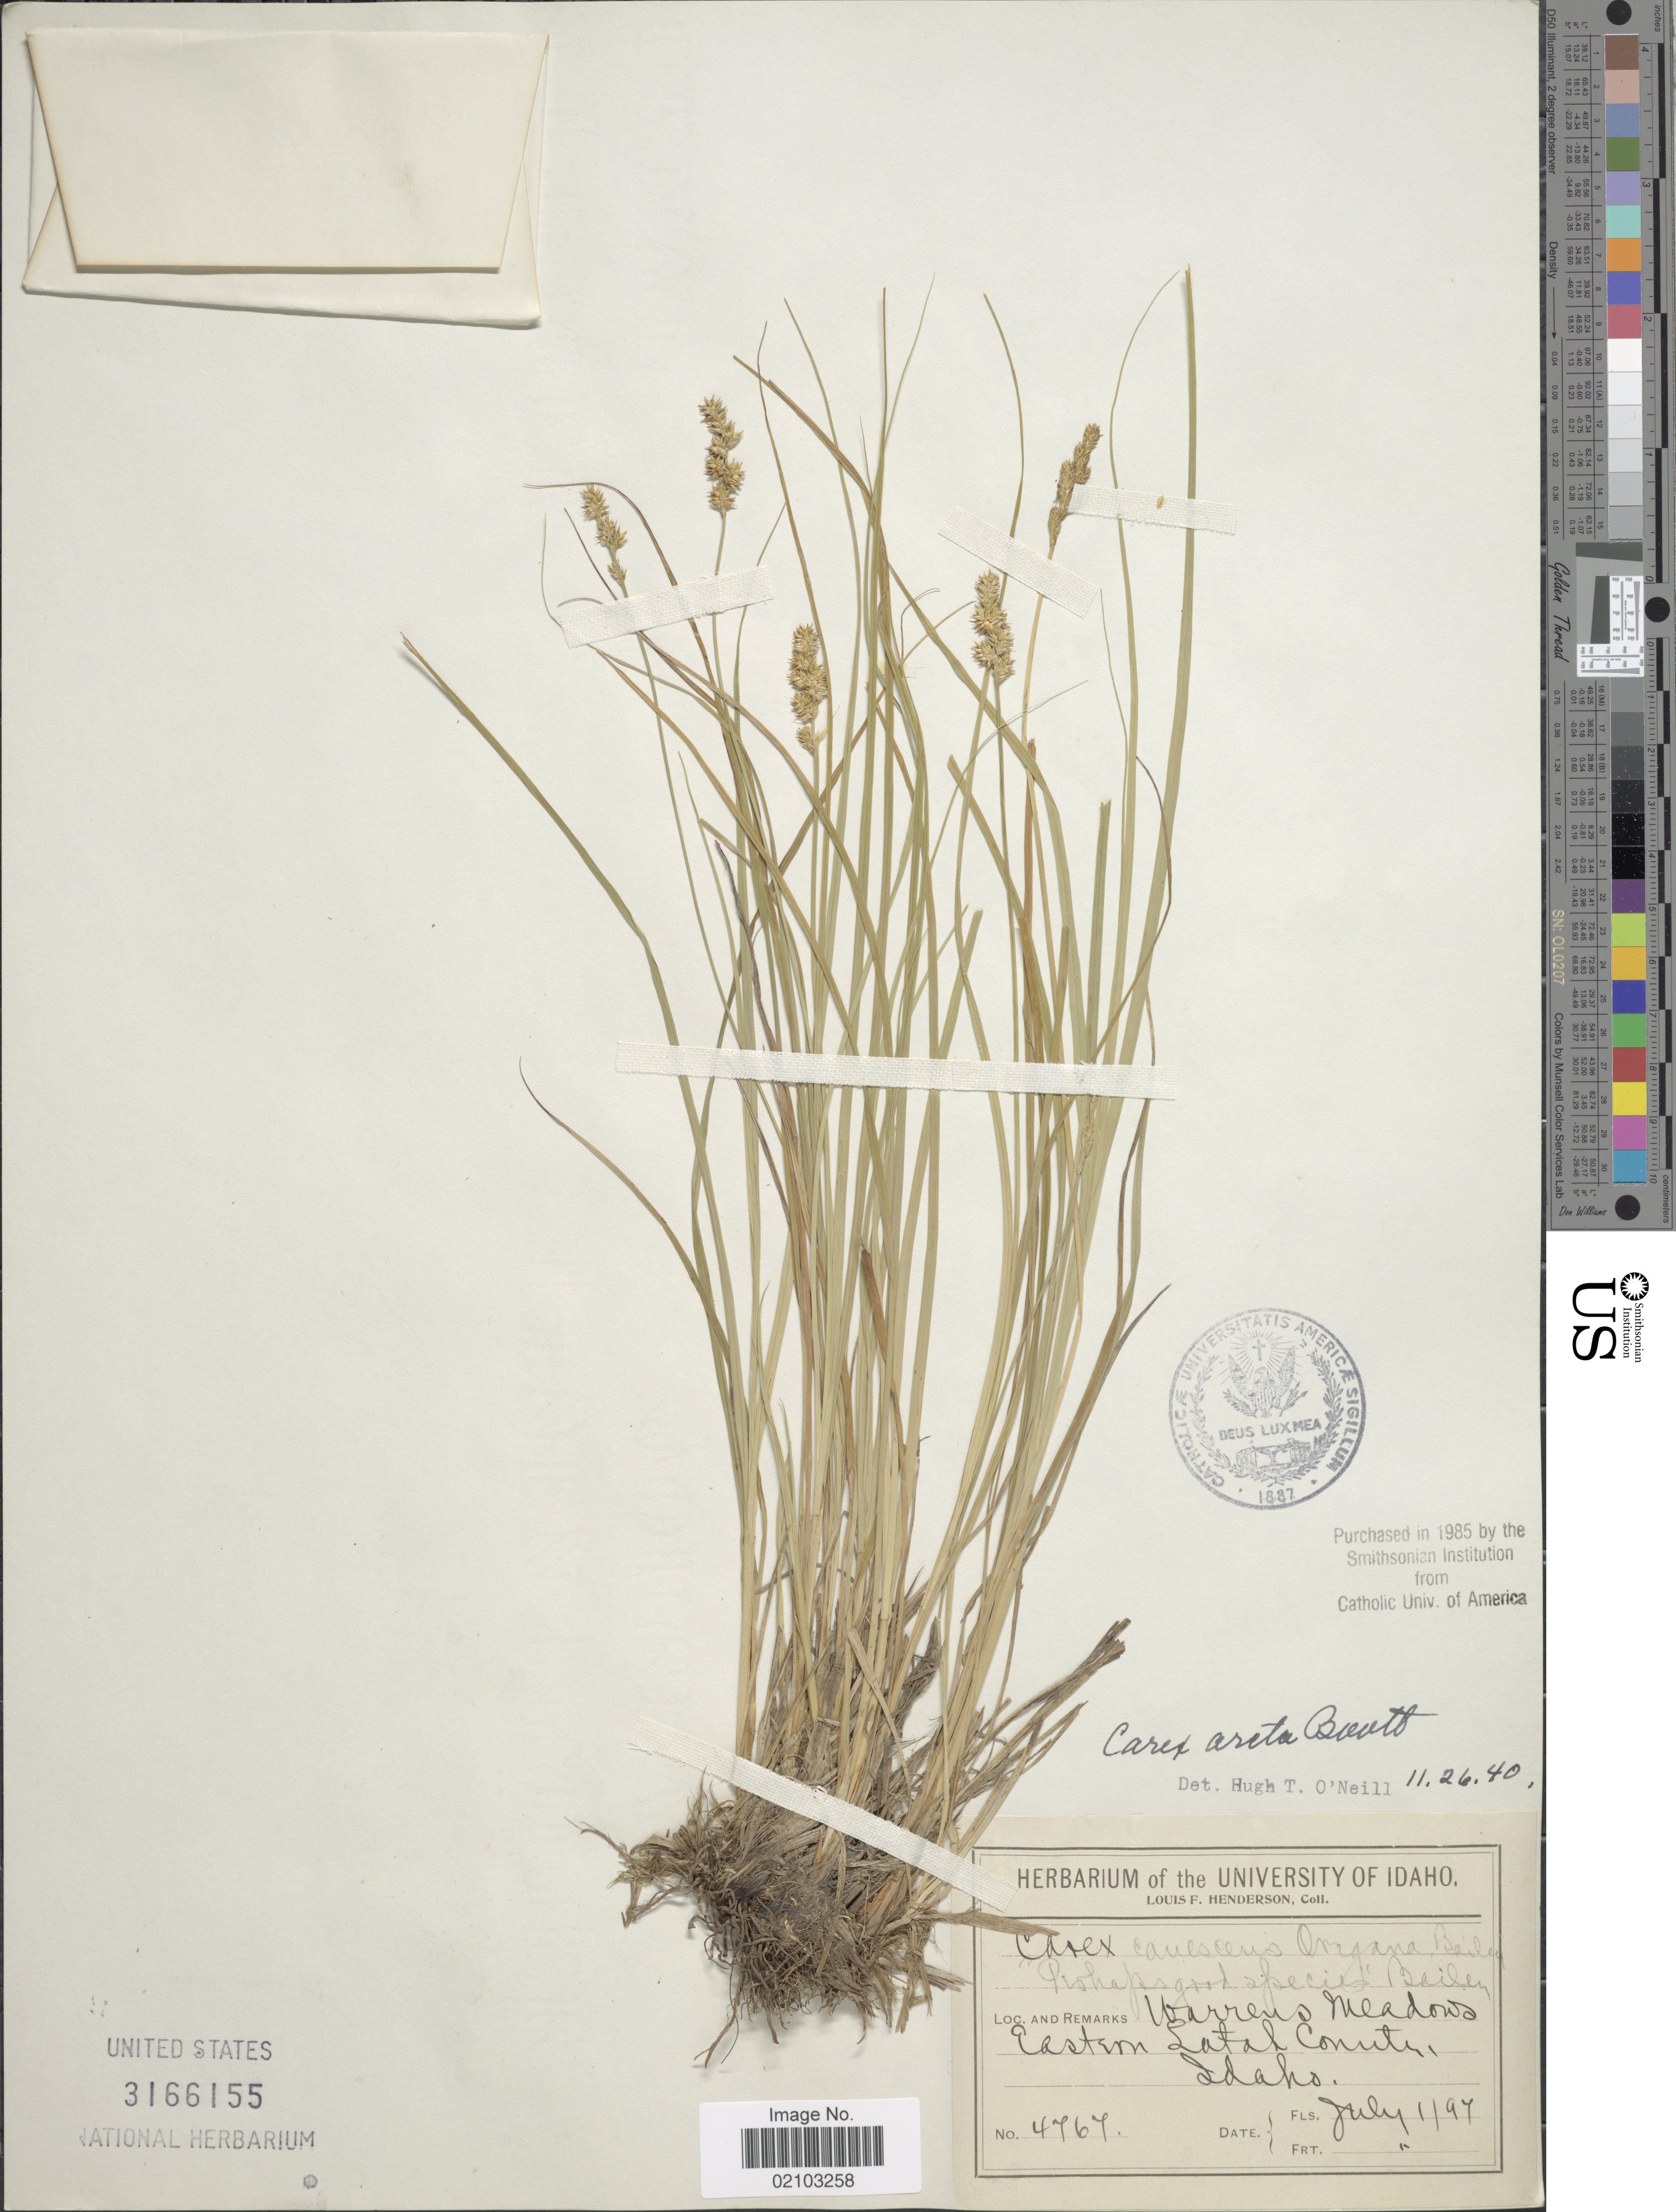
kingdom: Plantae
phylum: Tracheophyta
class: Liliopsida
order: Poales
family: Cyperaceae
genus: Carex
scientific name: Carex arcta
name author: Boott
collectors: L. Henderson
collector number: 4767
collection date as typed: Transcribed d/m/y: 1/7/97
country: United States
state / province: Idaho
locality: Warens Meadows Eastern Latah County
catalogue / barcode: US 3166155